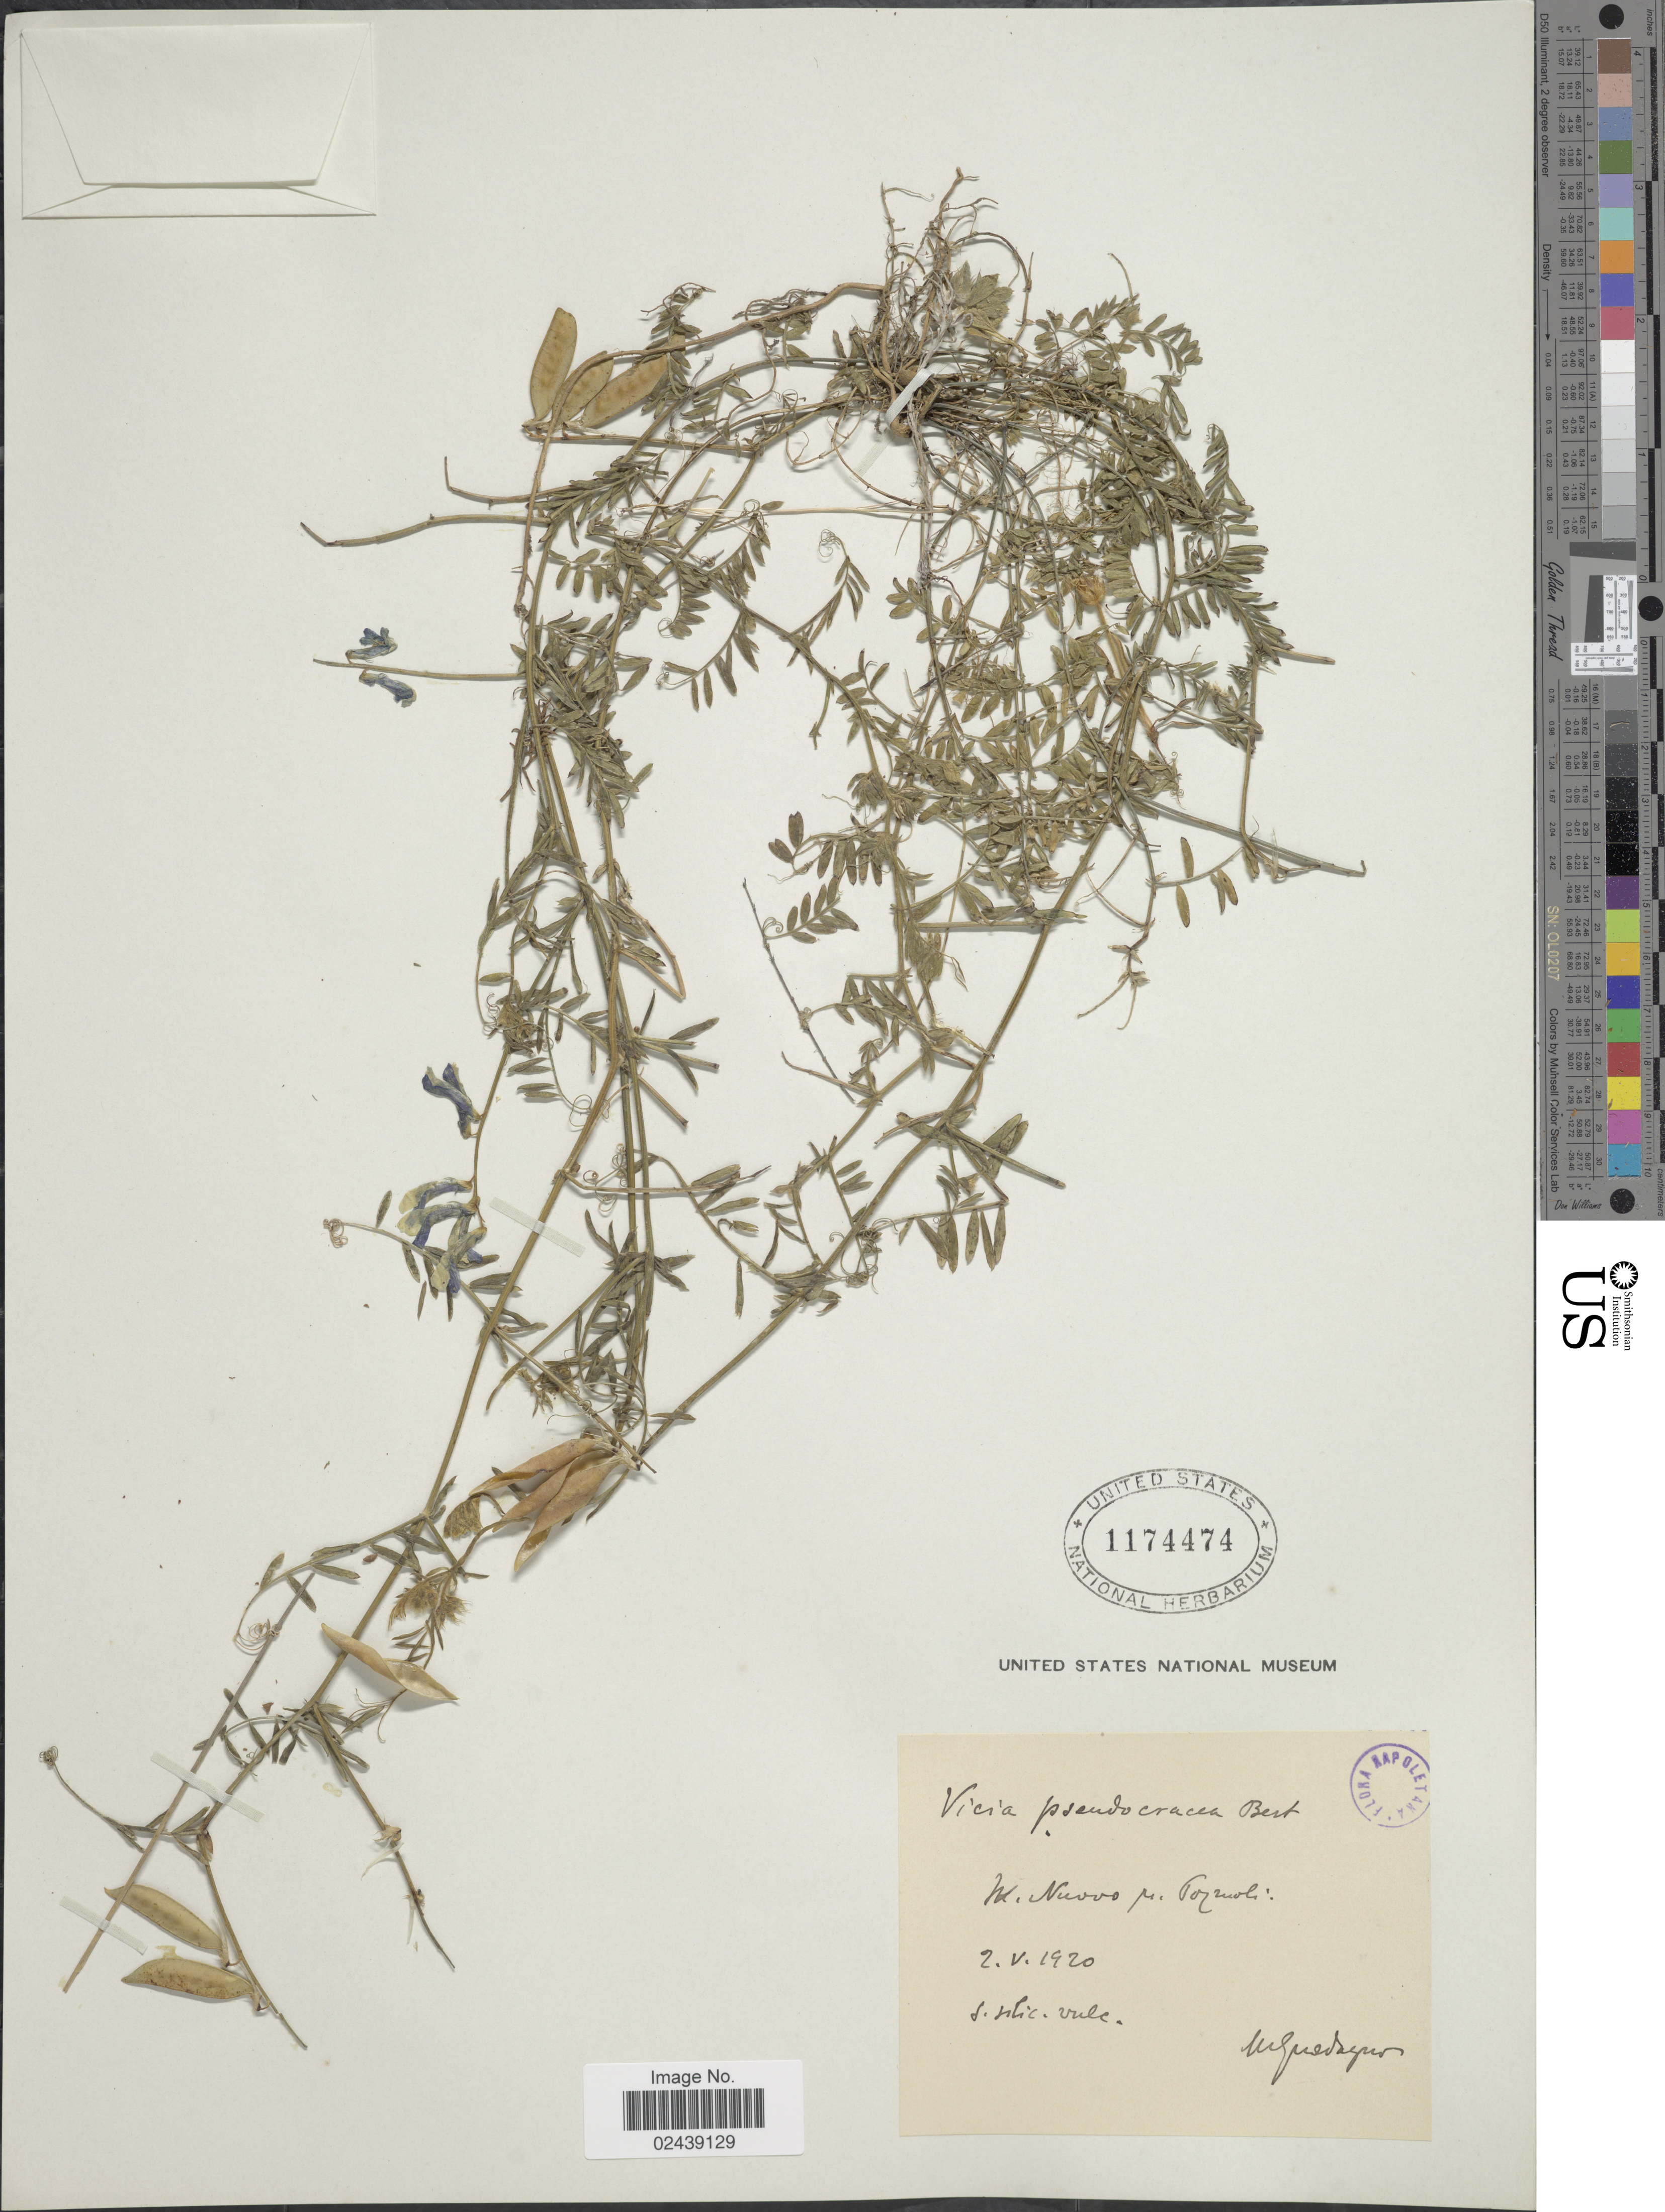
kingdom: Plantae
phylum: Tracheophyta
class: Magnoliopsida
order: Fabales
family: Fabaceae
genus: Vicia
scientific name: Vicia pseudocracca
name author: Bertol.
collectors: M. Guadagno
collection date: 1920-05-02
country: Italy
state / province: Campania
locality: Nopoletana, inl. Nuvoo pr. Pozzuoli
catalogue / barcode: US 1174474